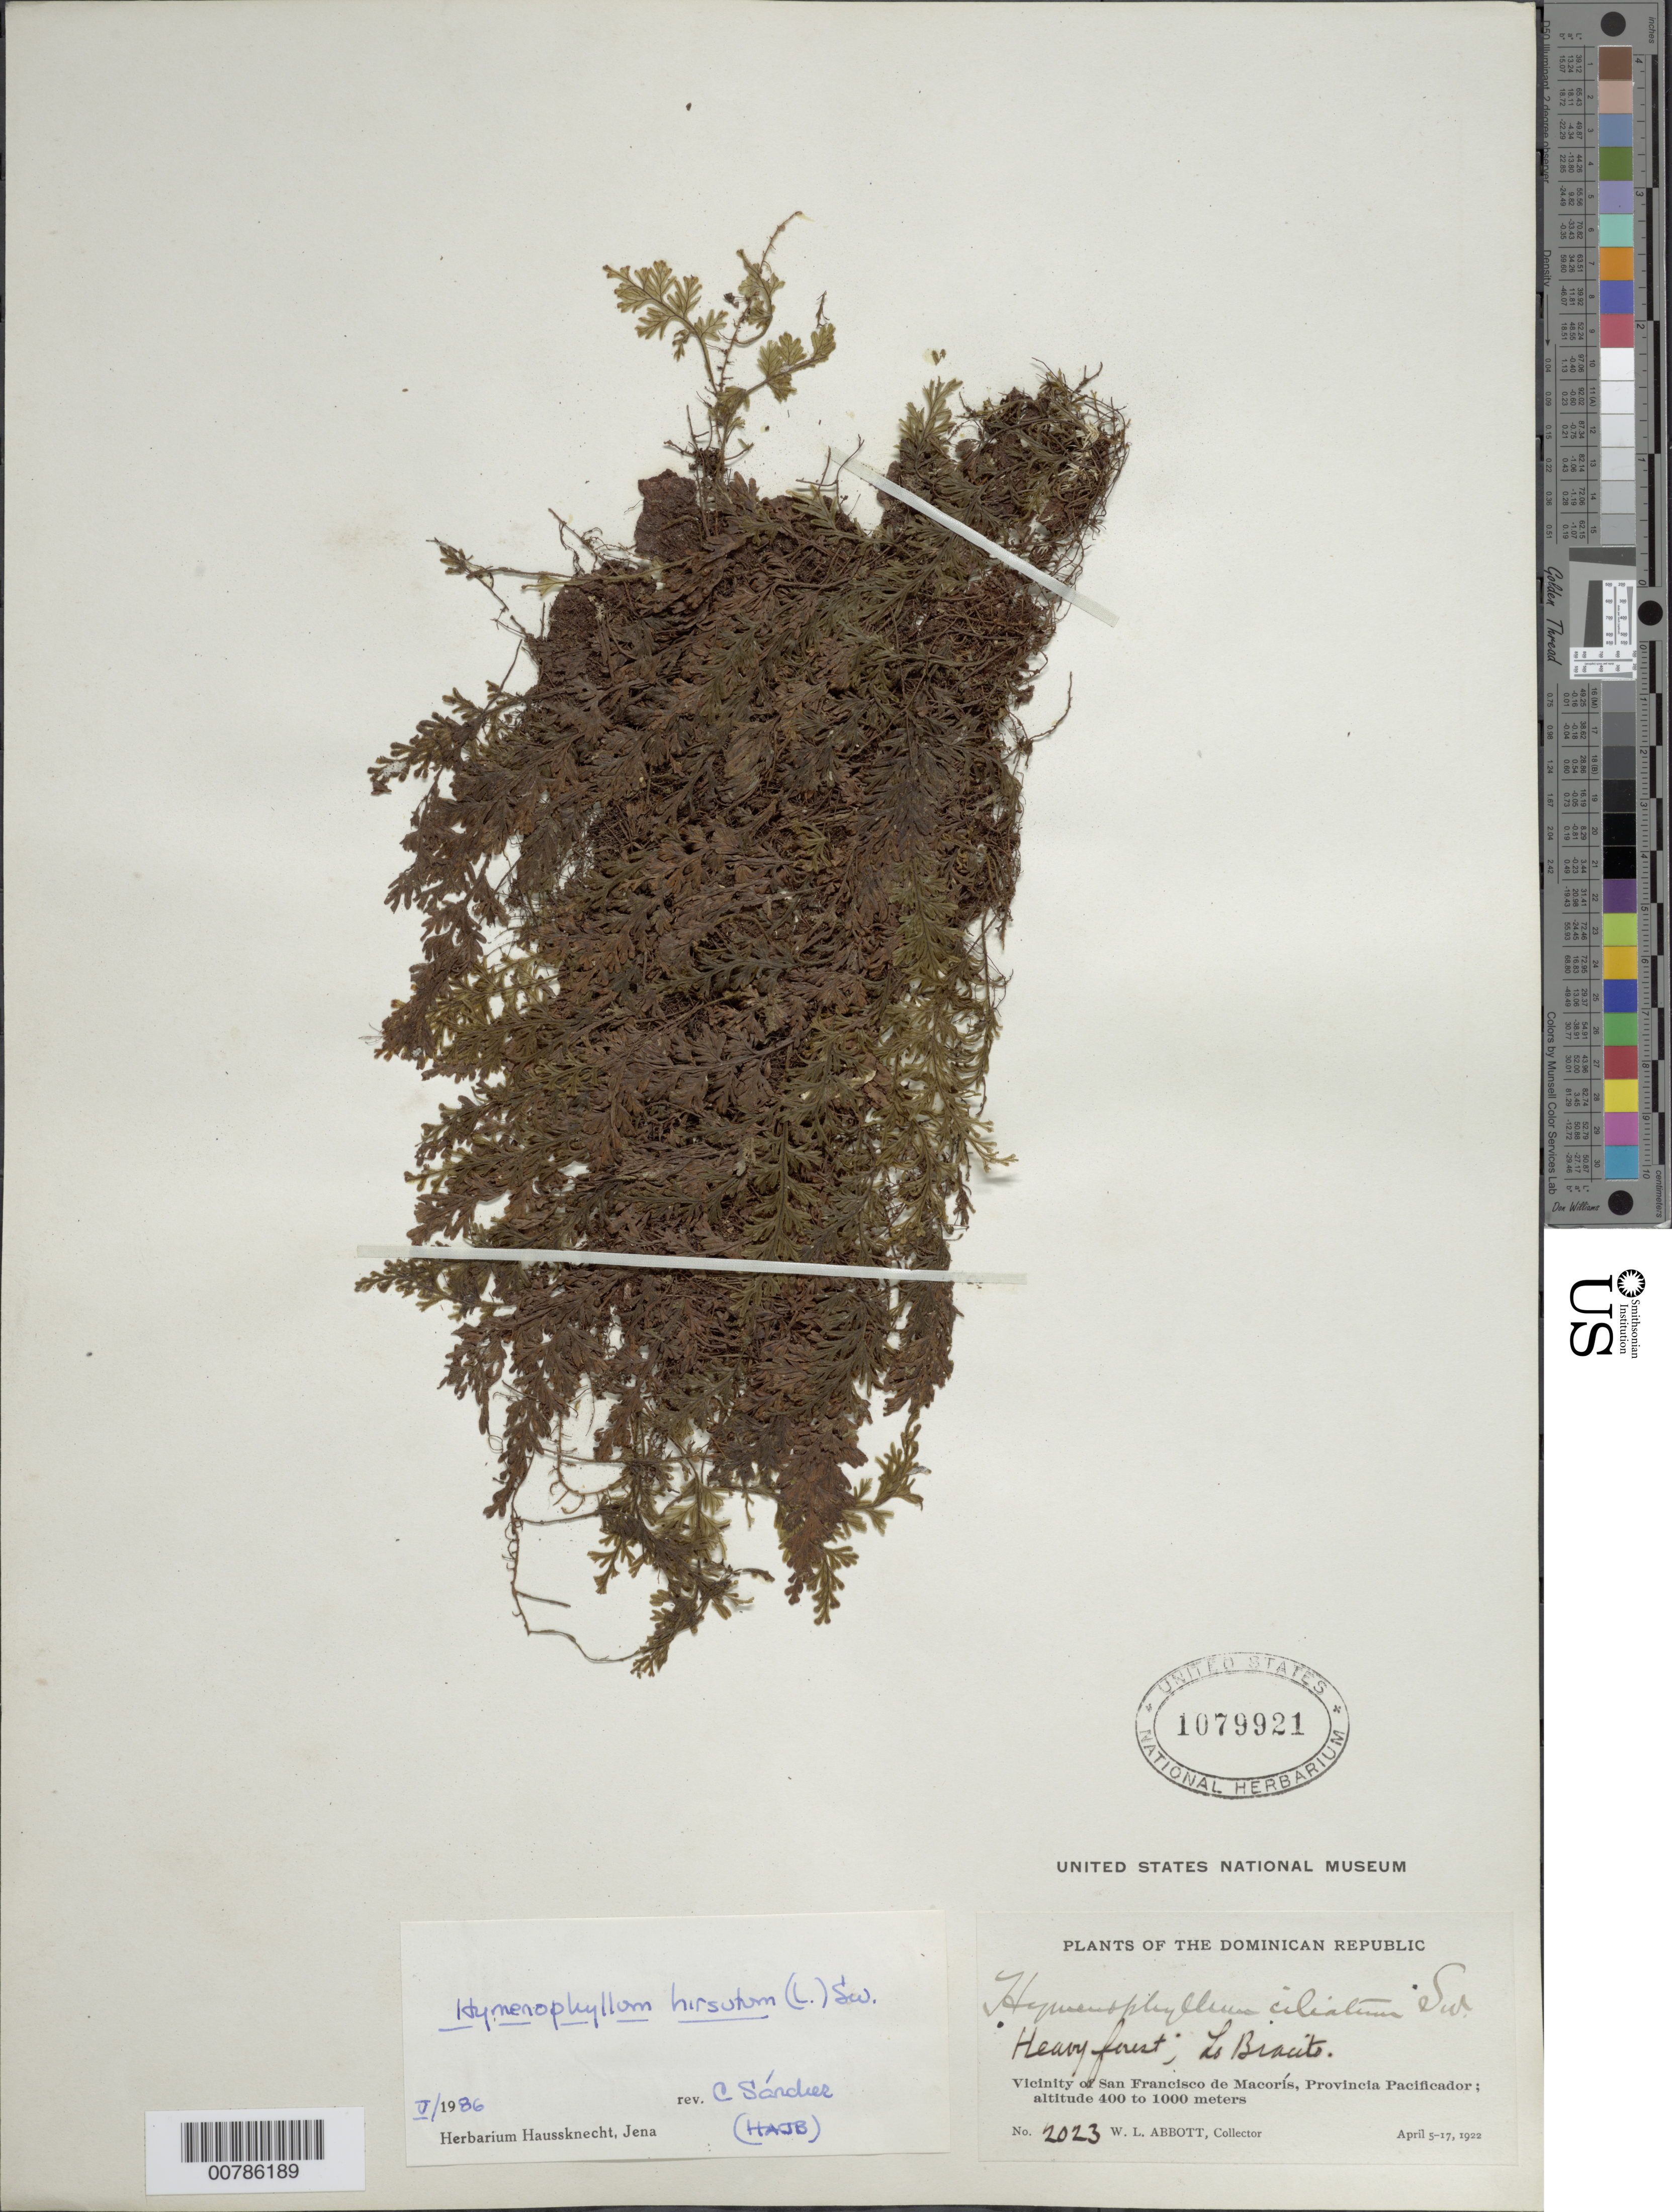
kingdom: Plantae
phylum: Tracheophyta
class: Polypodiopsida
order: Hymenophyllales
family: Hymenophyllaceae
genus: Hymenophyllum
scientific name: Hymenophyllum hirsutum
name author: (L.) Sw.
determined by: Sánchez, C. A.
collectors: W. L. Abbott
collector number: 2023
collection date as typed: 05 Apr 1922 to 17 Apr 1922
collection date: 1922-04-05/1922-04-17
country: Dominican Republic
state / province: Duarte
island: Hispaniola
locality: San Francisco de Macorís, vicinity; La Bracito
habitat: Heavy forest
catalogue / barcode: US 1079921